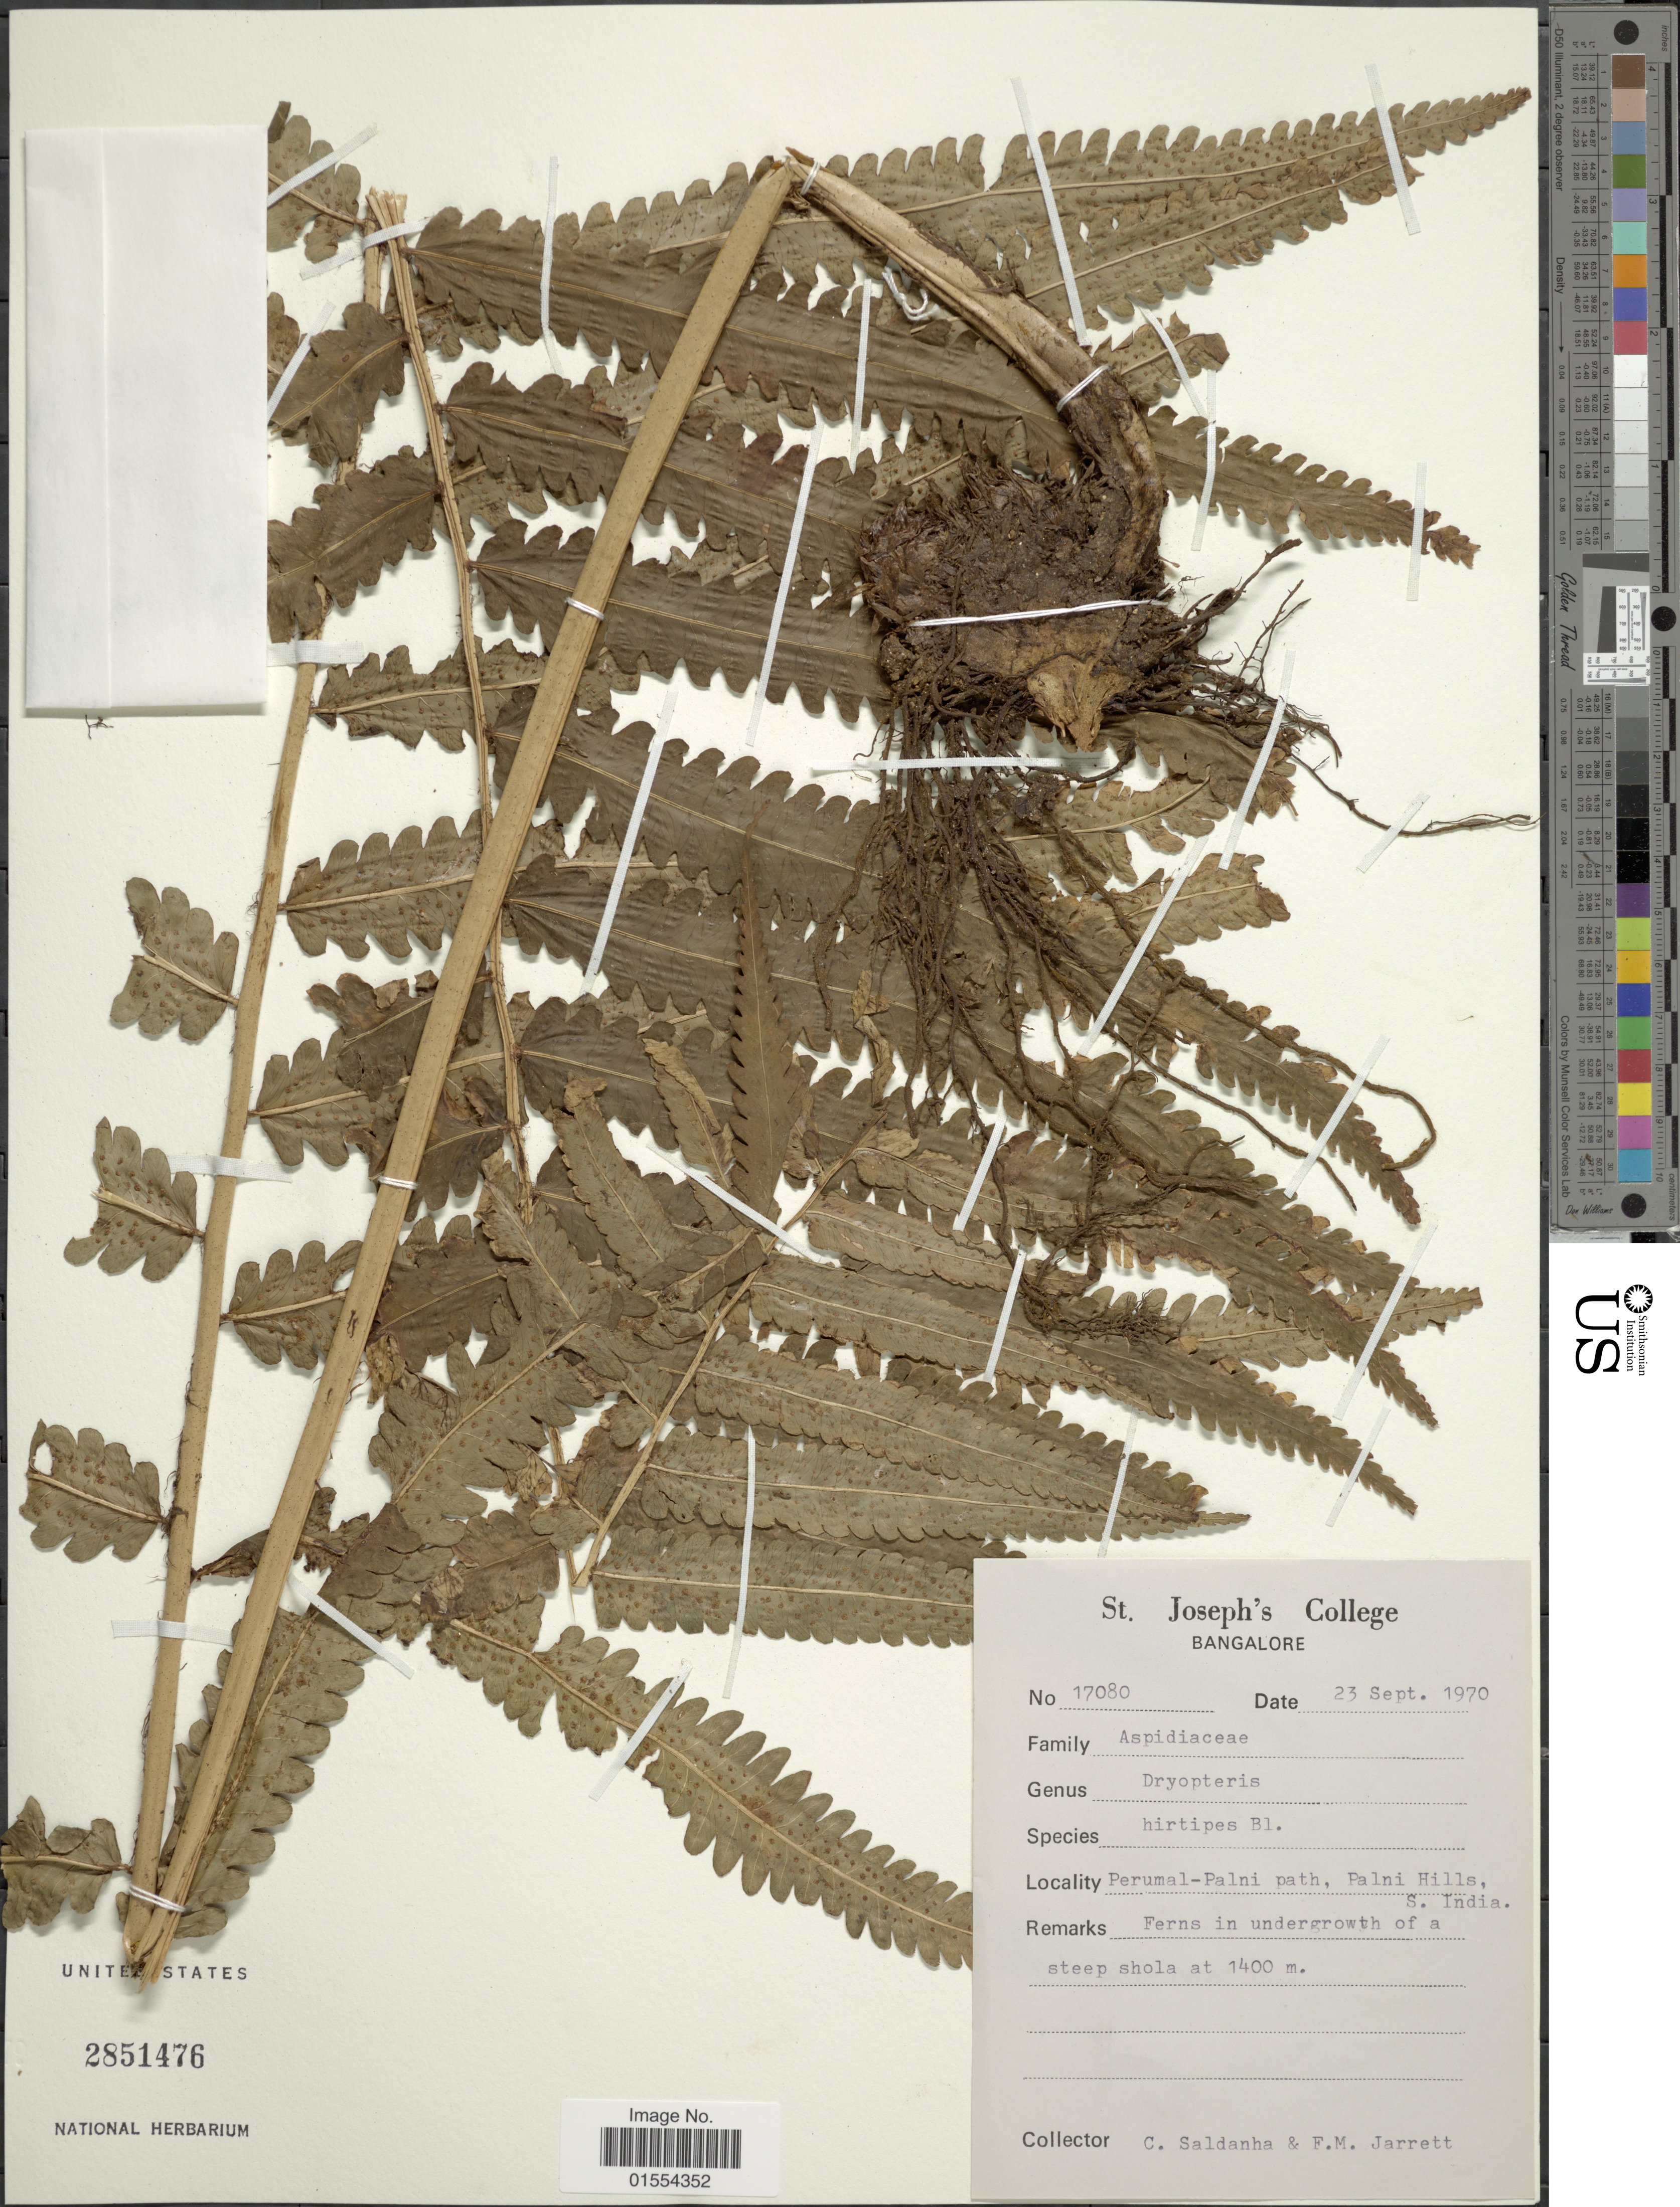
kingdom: Plantae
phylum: Tracheophyta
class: Polypodiopsida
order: Polypodiales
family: Dryopteridaceae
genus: Dryopteris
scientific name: Dryopteris hirtipes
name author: (Blume) Kuntze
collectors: C. Saldanha & F. M. Jarrett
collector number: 17080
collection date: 1970-09-23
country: India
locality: Perumal - Palni path, Palni Hills, S. India.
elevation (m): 1400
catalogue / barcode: US 2851476